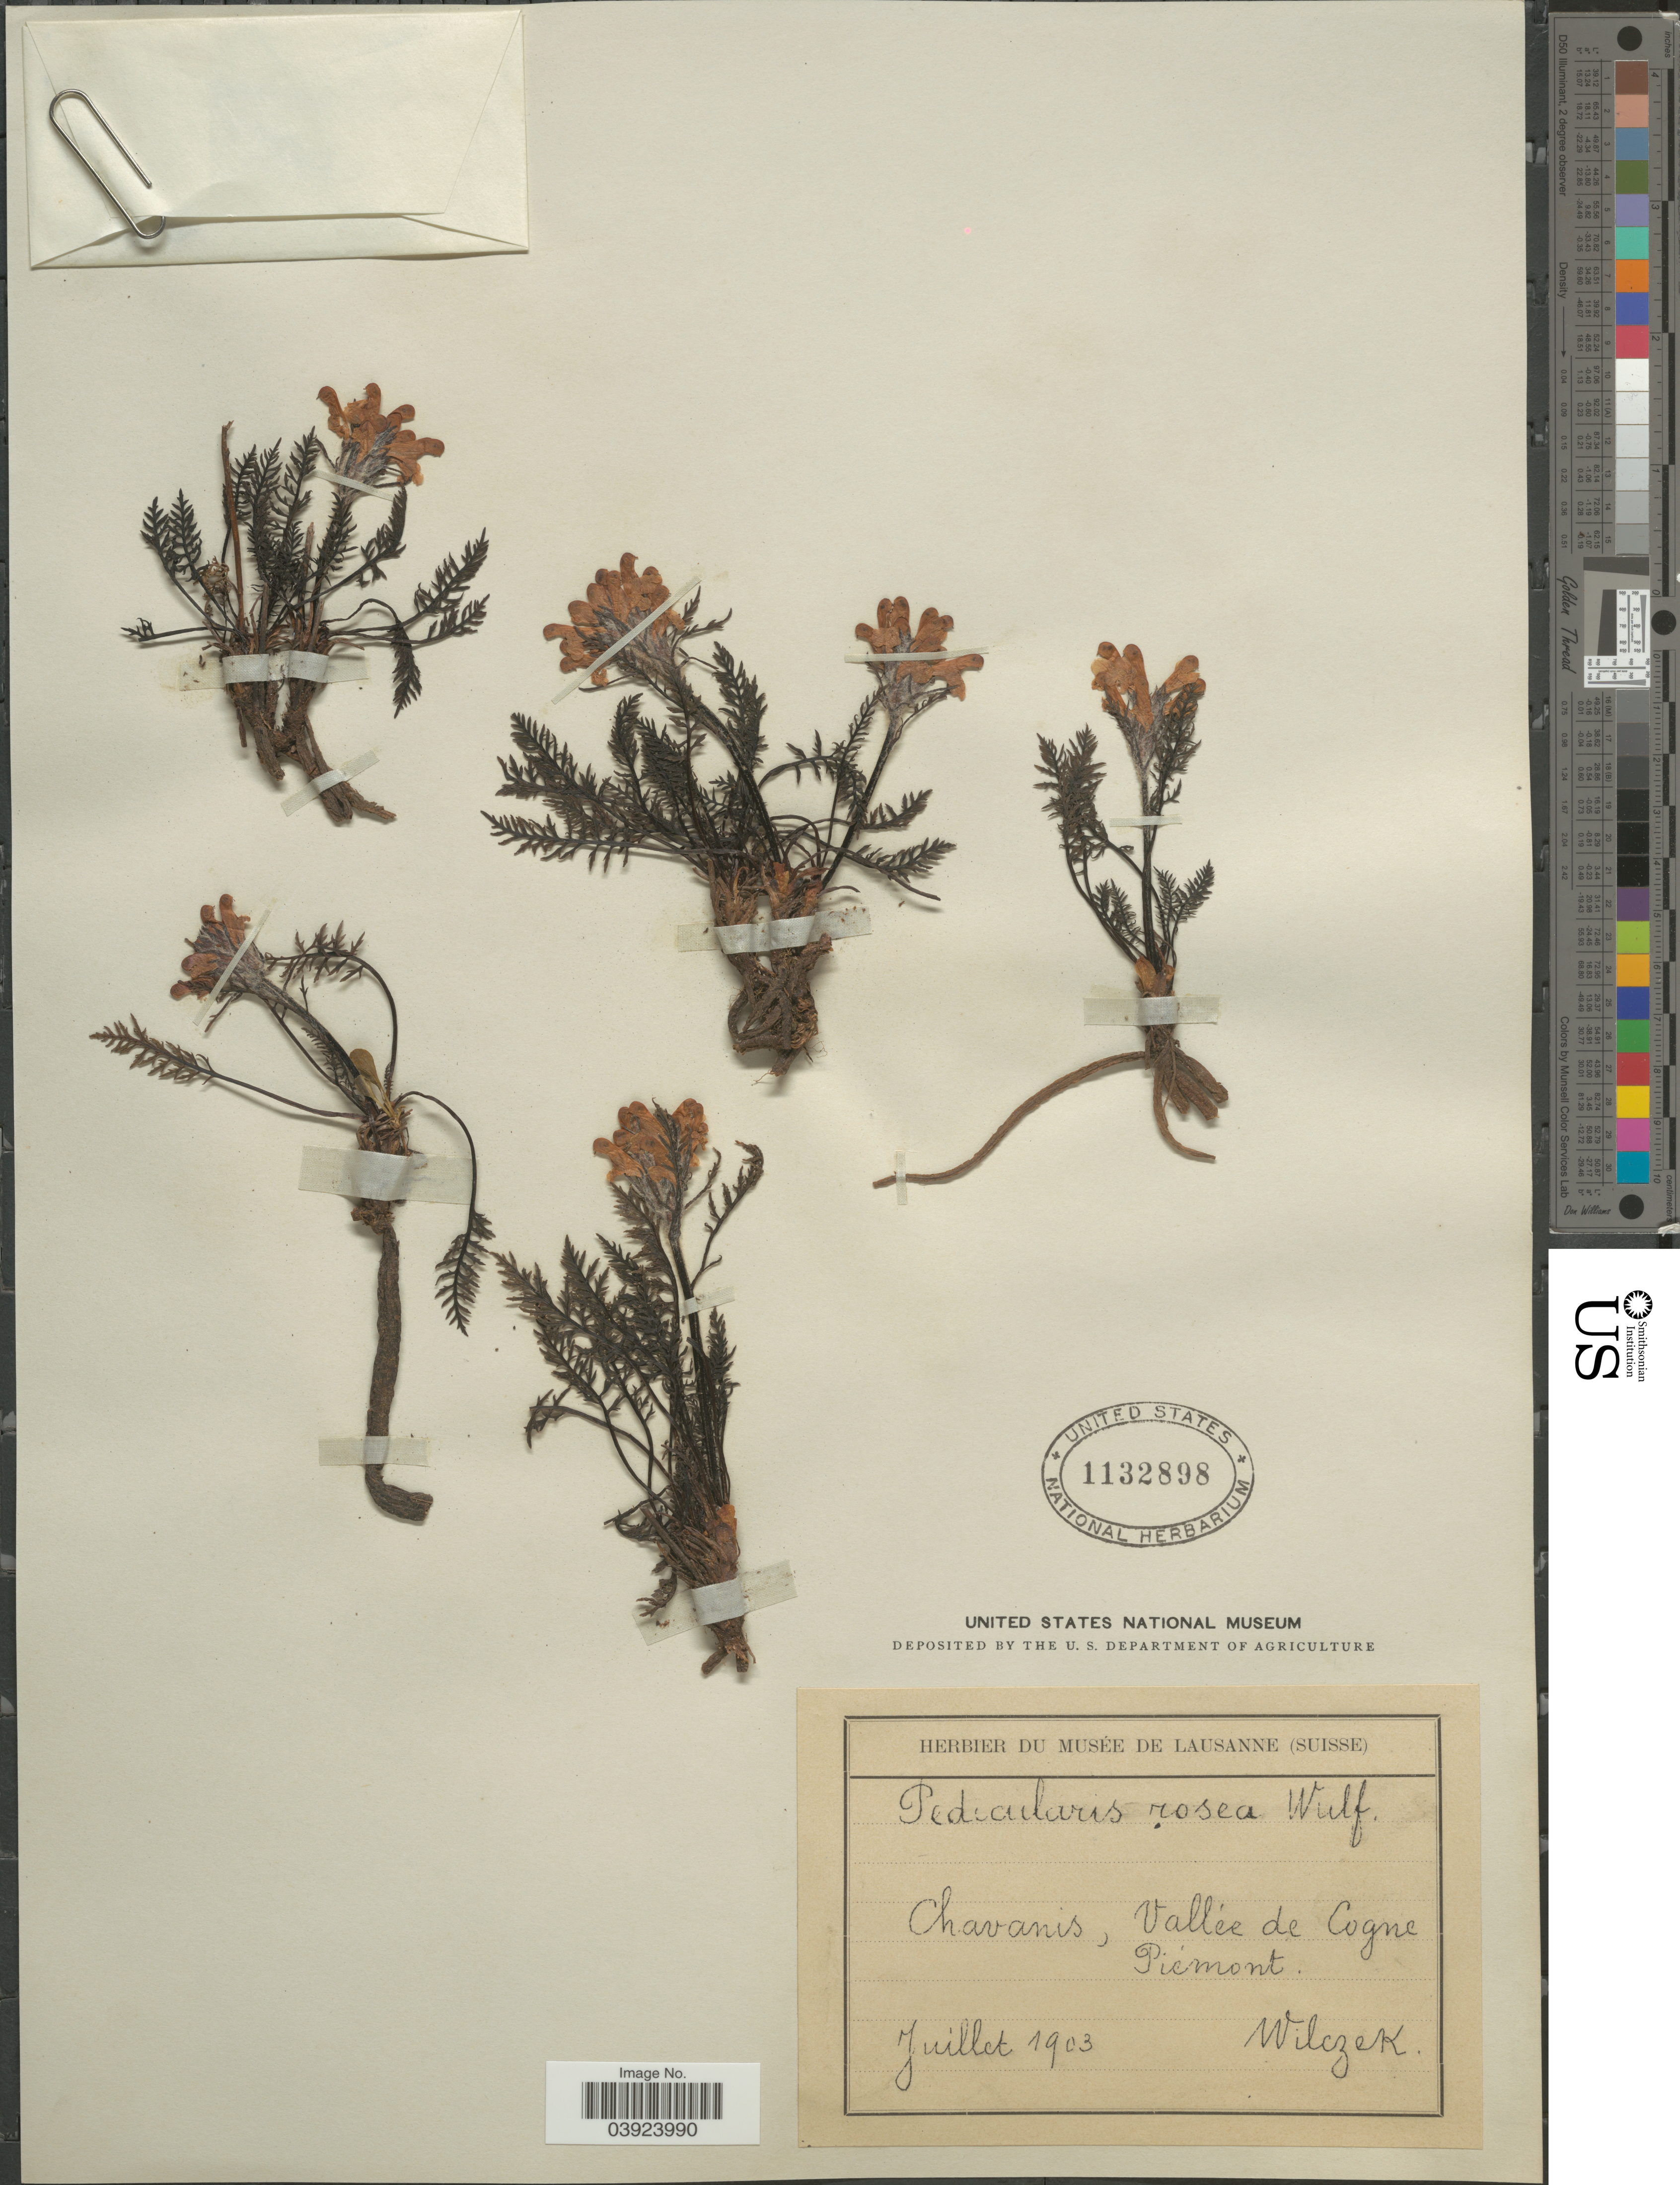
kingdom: Plantae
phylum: Tracheophyta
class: Magnoliopsida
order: Lamiales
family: Orobanchaceae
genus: Pedicularis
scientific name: Pedicularis rosea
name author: Wulfen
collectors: Wilczek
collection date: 1903-07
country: Italy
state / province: Piedmont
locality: Chavanis, Vallée de Cogne. Piémont.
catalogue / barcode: US 1132898